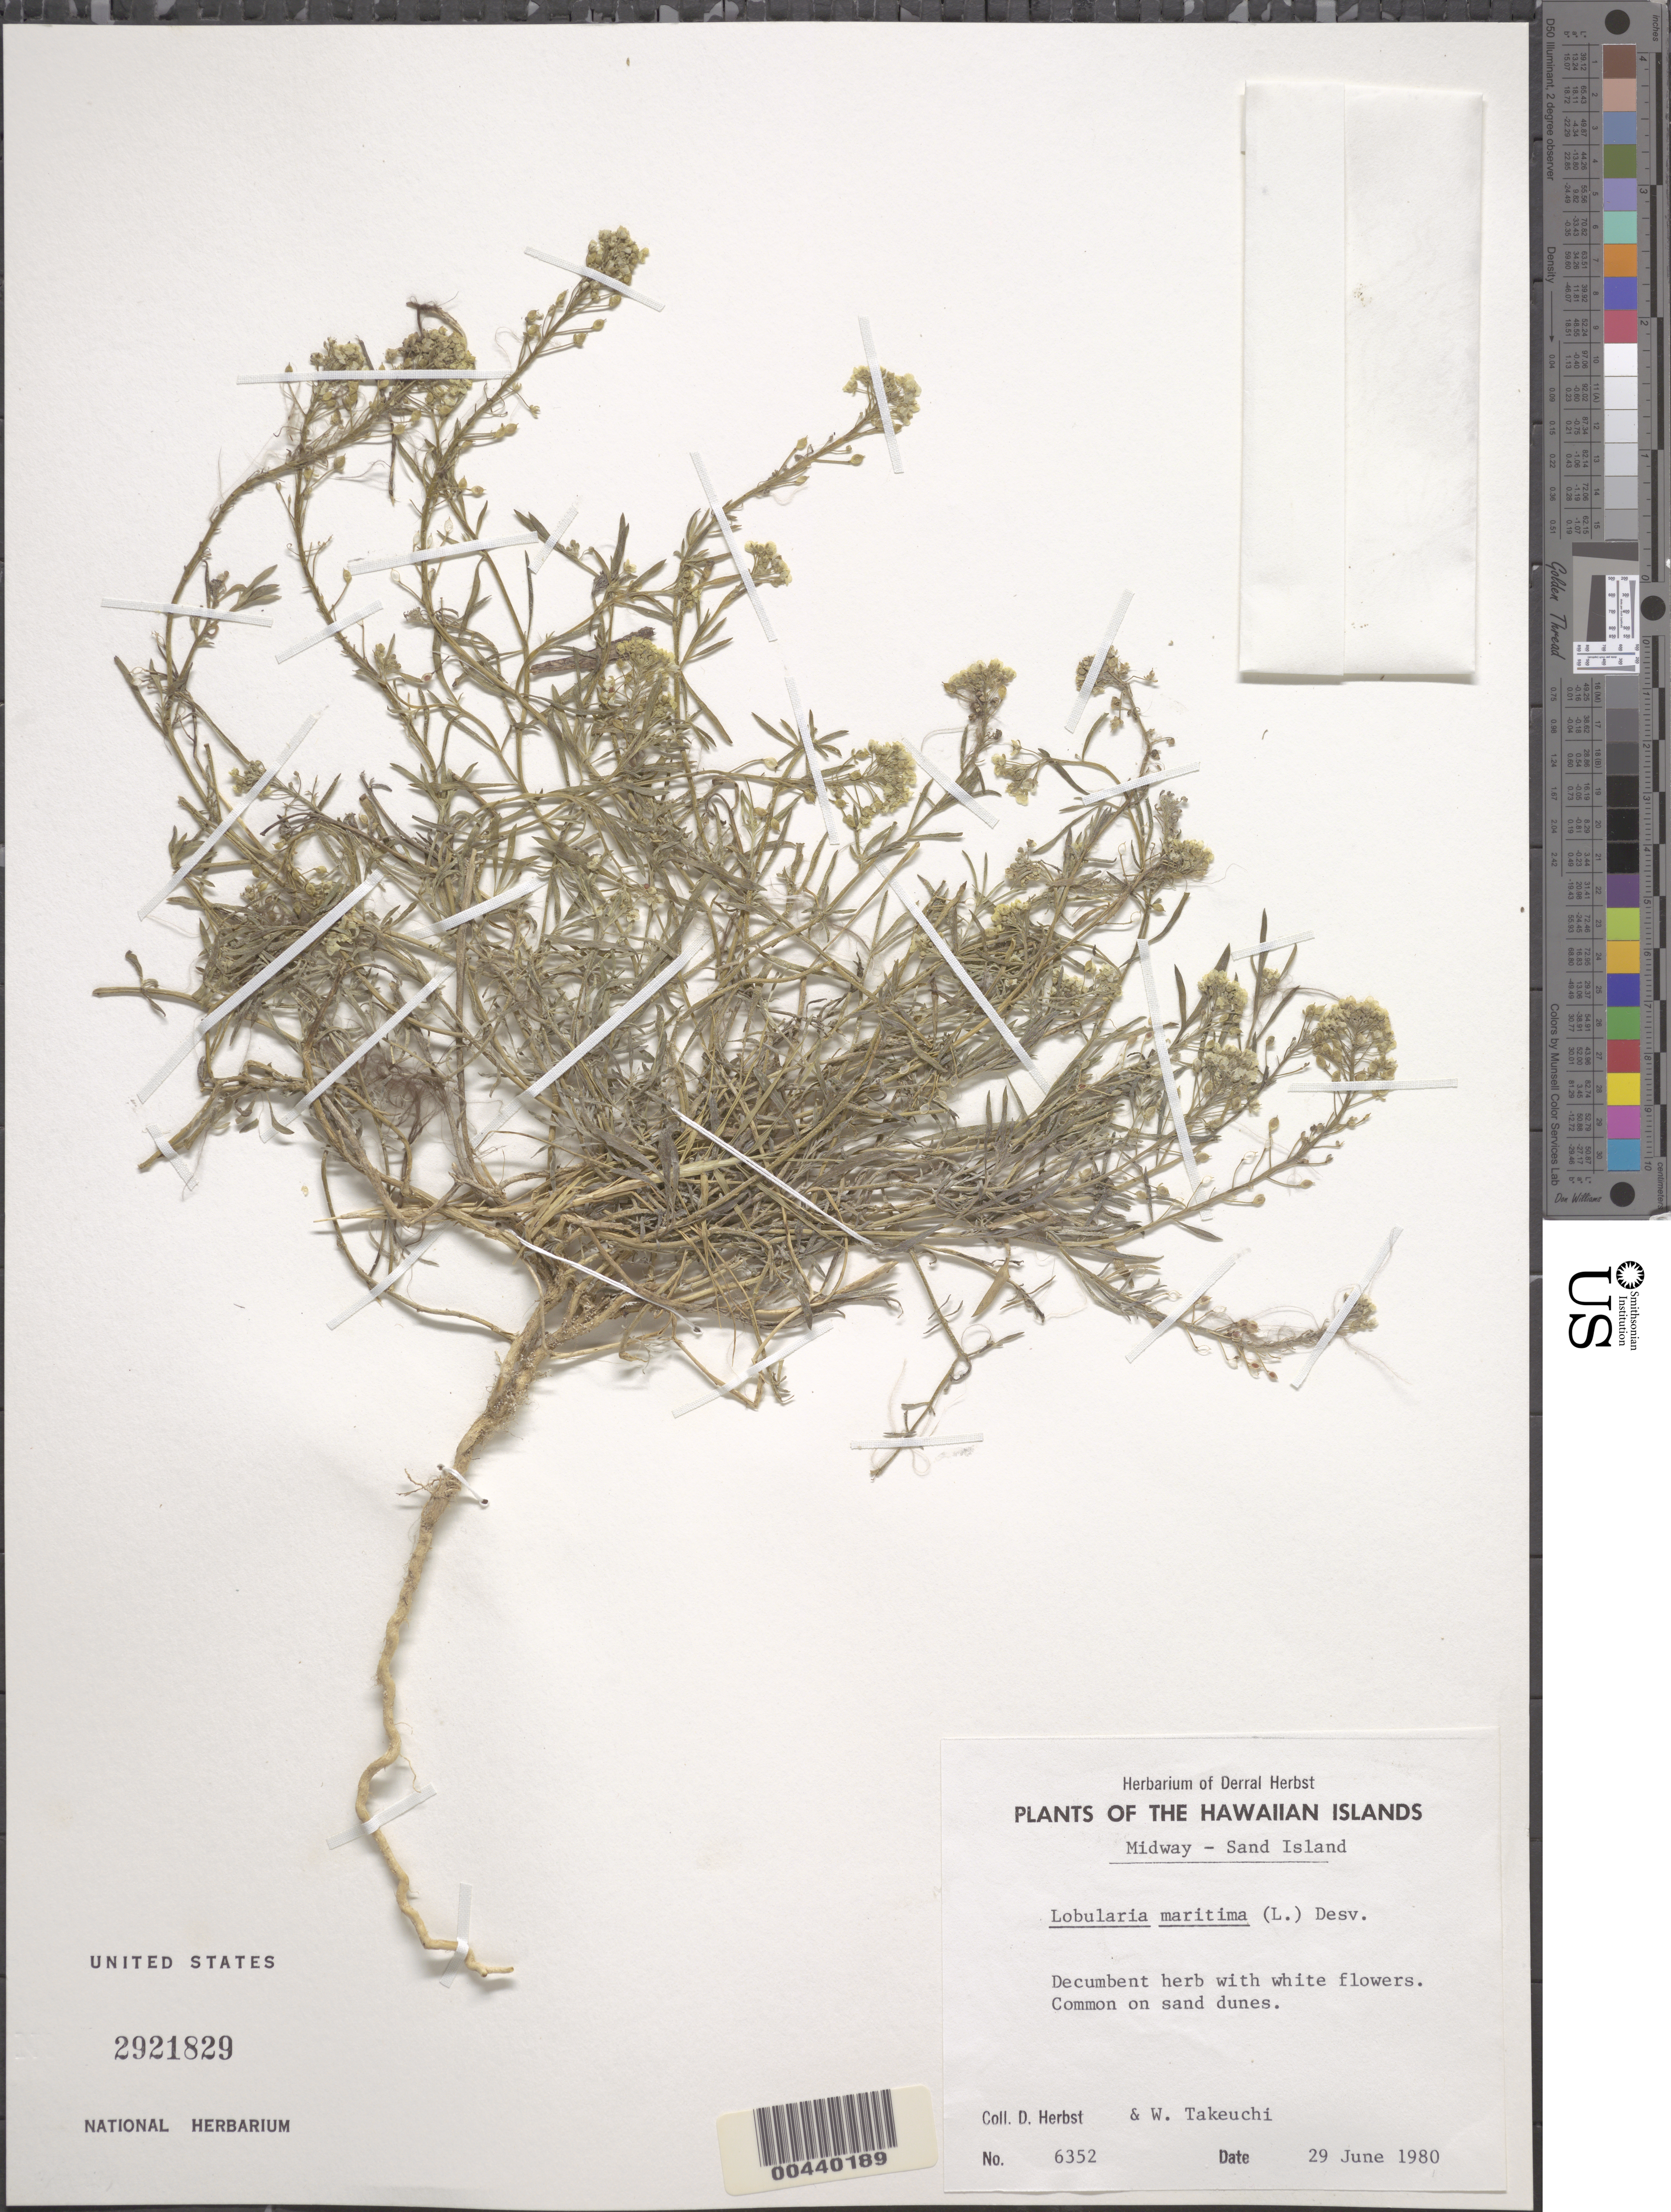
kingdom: Plantae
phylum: Tracheophyta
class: Magnoliopsida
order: Brassicales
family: Brassicaceae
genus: Lobularia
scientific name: Lobularia maritima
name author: (L.) Desv.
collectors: D. R. Herbst & W. N. Takeuchi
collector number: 6352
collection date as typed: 29 Jun 1980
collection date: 1980-06-29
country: United States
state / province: Hawaii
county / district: Honolulu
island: Sand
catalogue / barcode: US 2921829